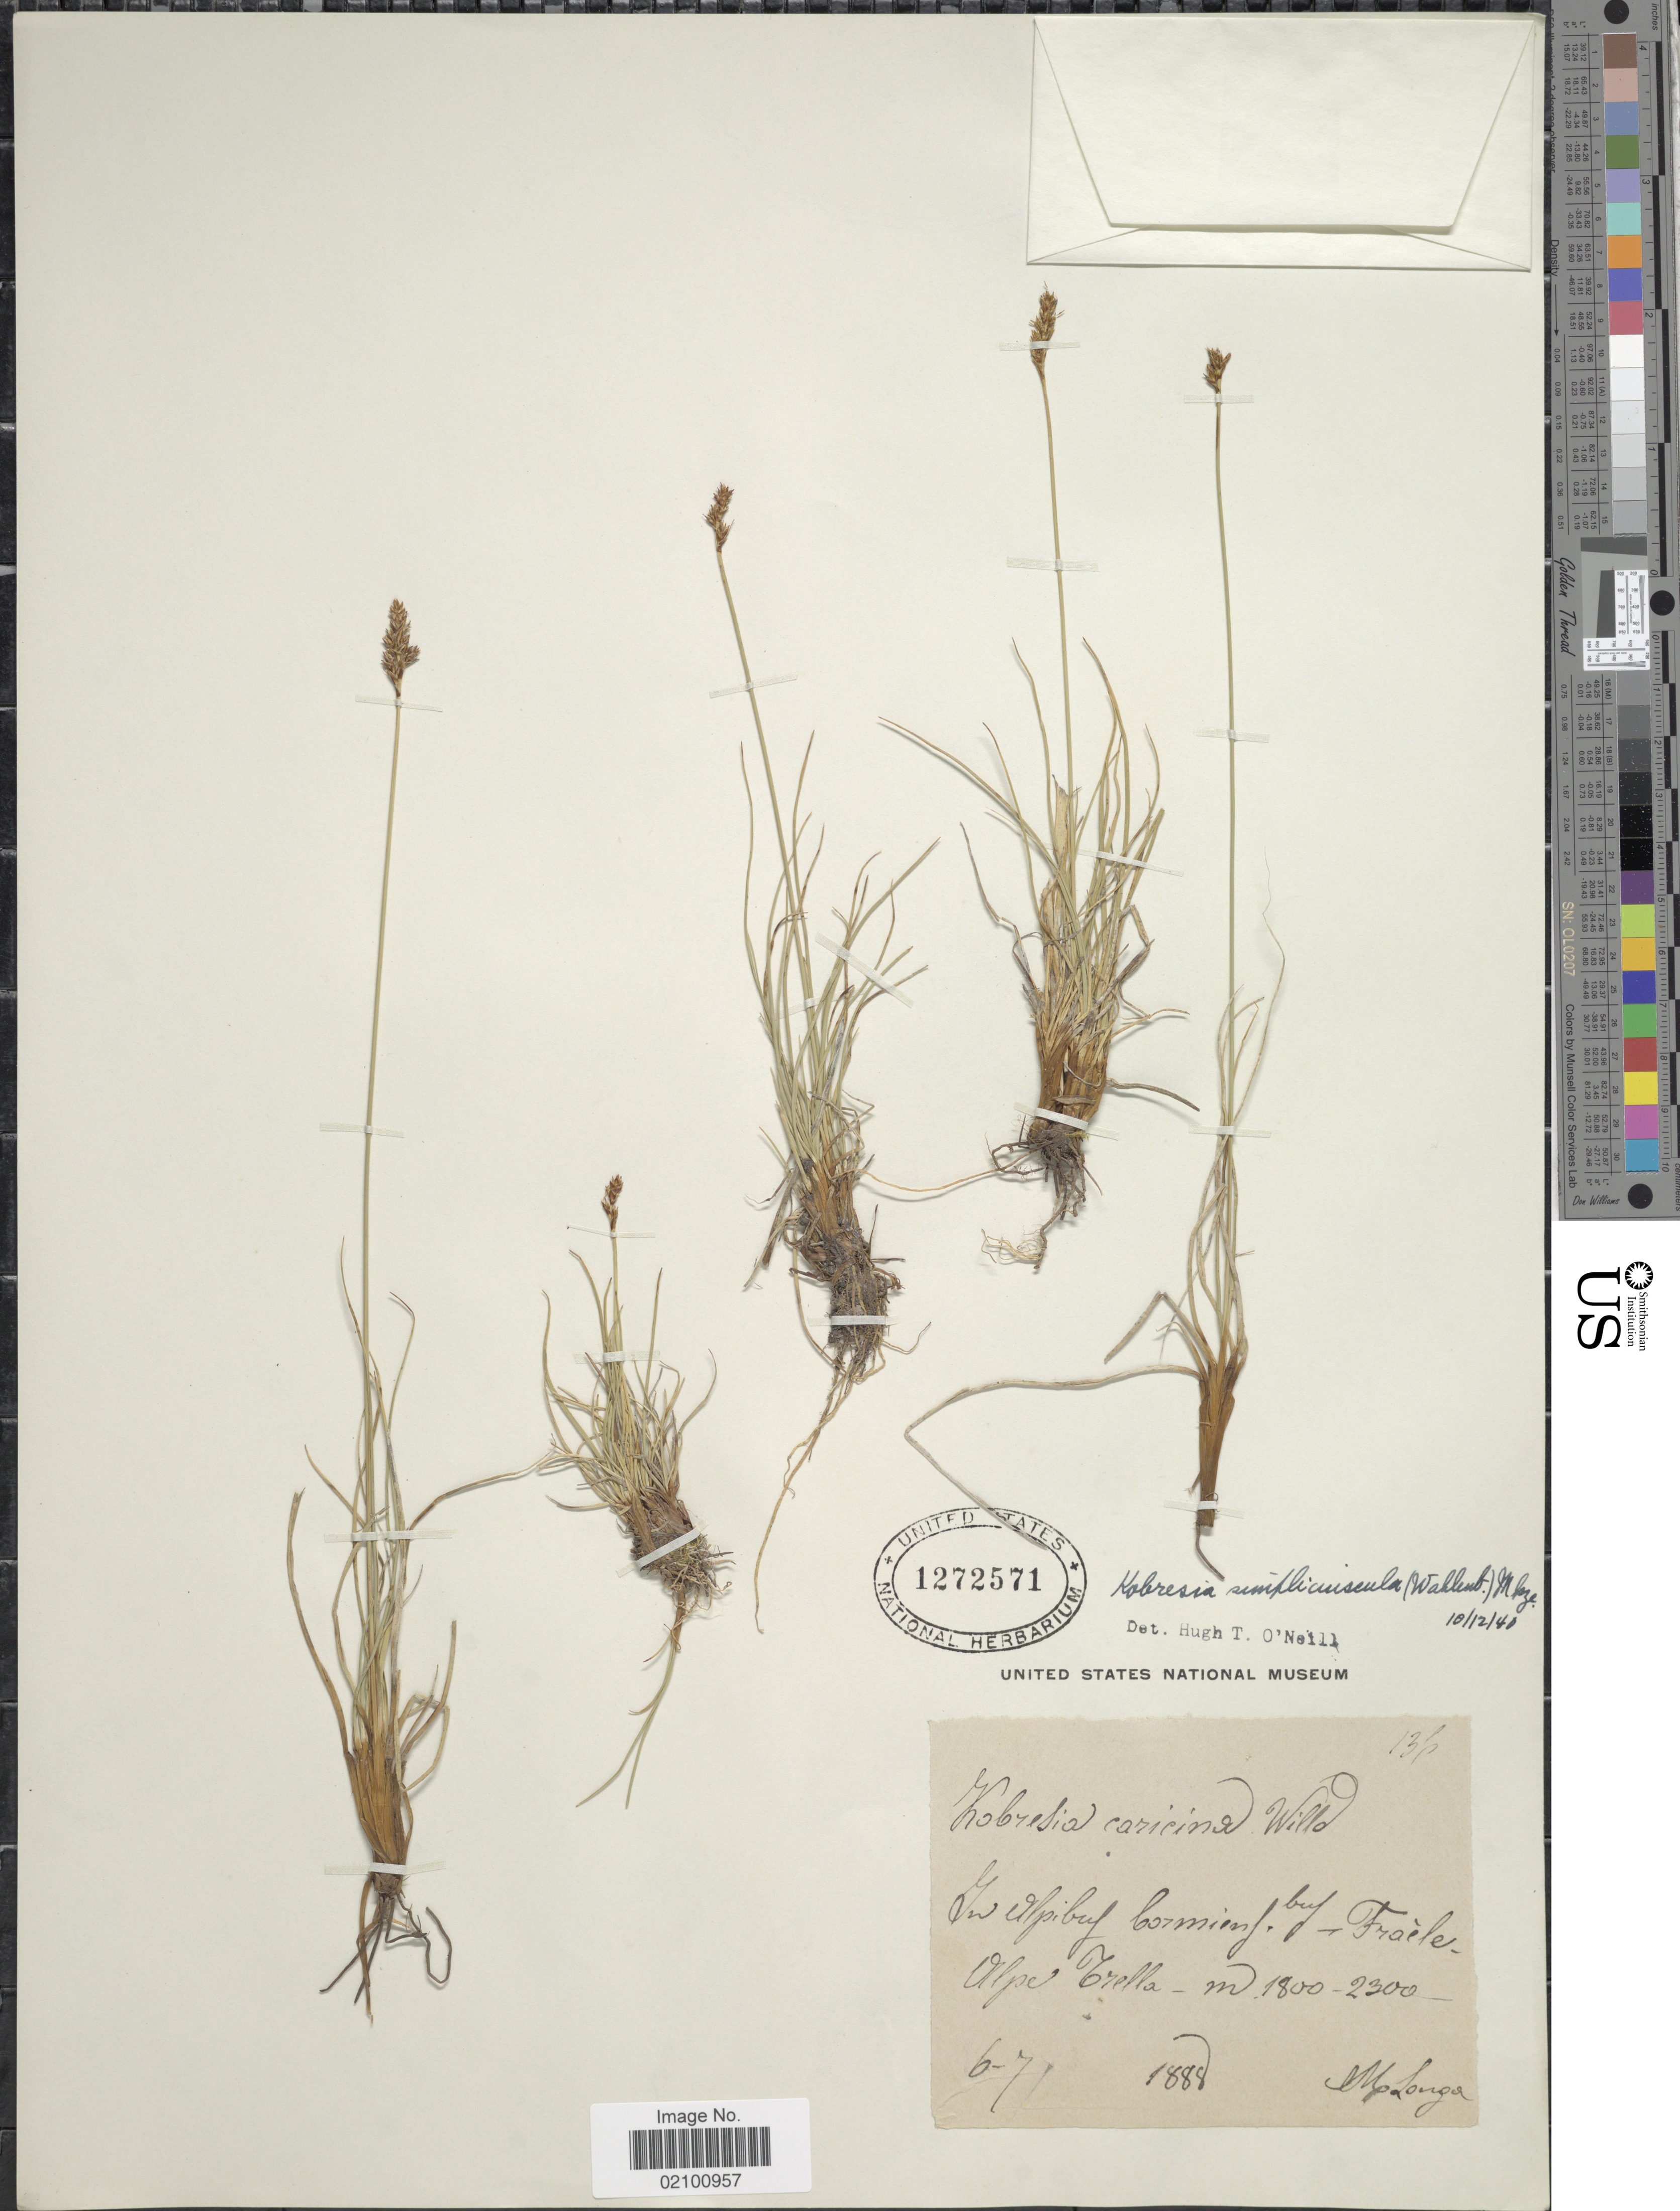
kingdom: Plantae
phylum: Tracheophyta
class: Liliopsida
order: Poales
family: Cyperaceae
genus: Carex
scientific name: Carex simpliciuscula subsp. simpliciuscula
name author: Wahlenb.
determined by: Strong, M. T., (US), Smithsonian Institution - National Museum of Natural History (UNITED STATES)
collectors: M. Longa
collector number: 136*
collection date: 1888-07-06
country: Italy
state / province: Lombardy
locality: Bormio, Fraele, Alpe Trella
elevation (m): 1800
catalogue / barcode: US 1272571